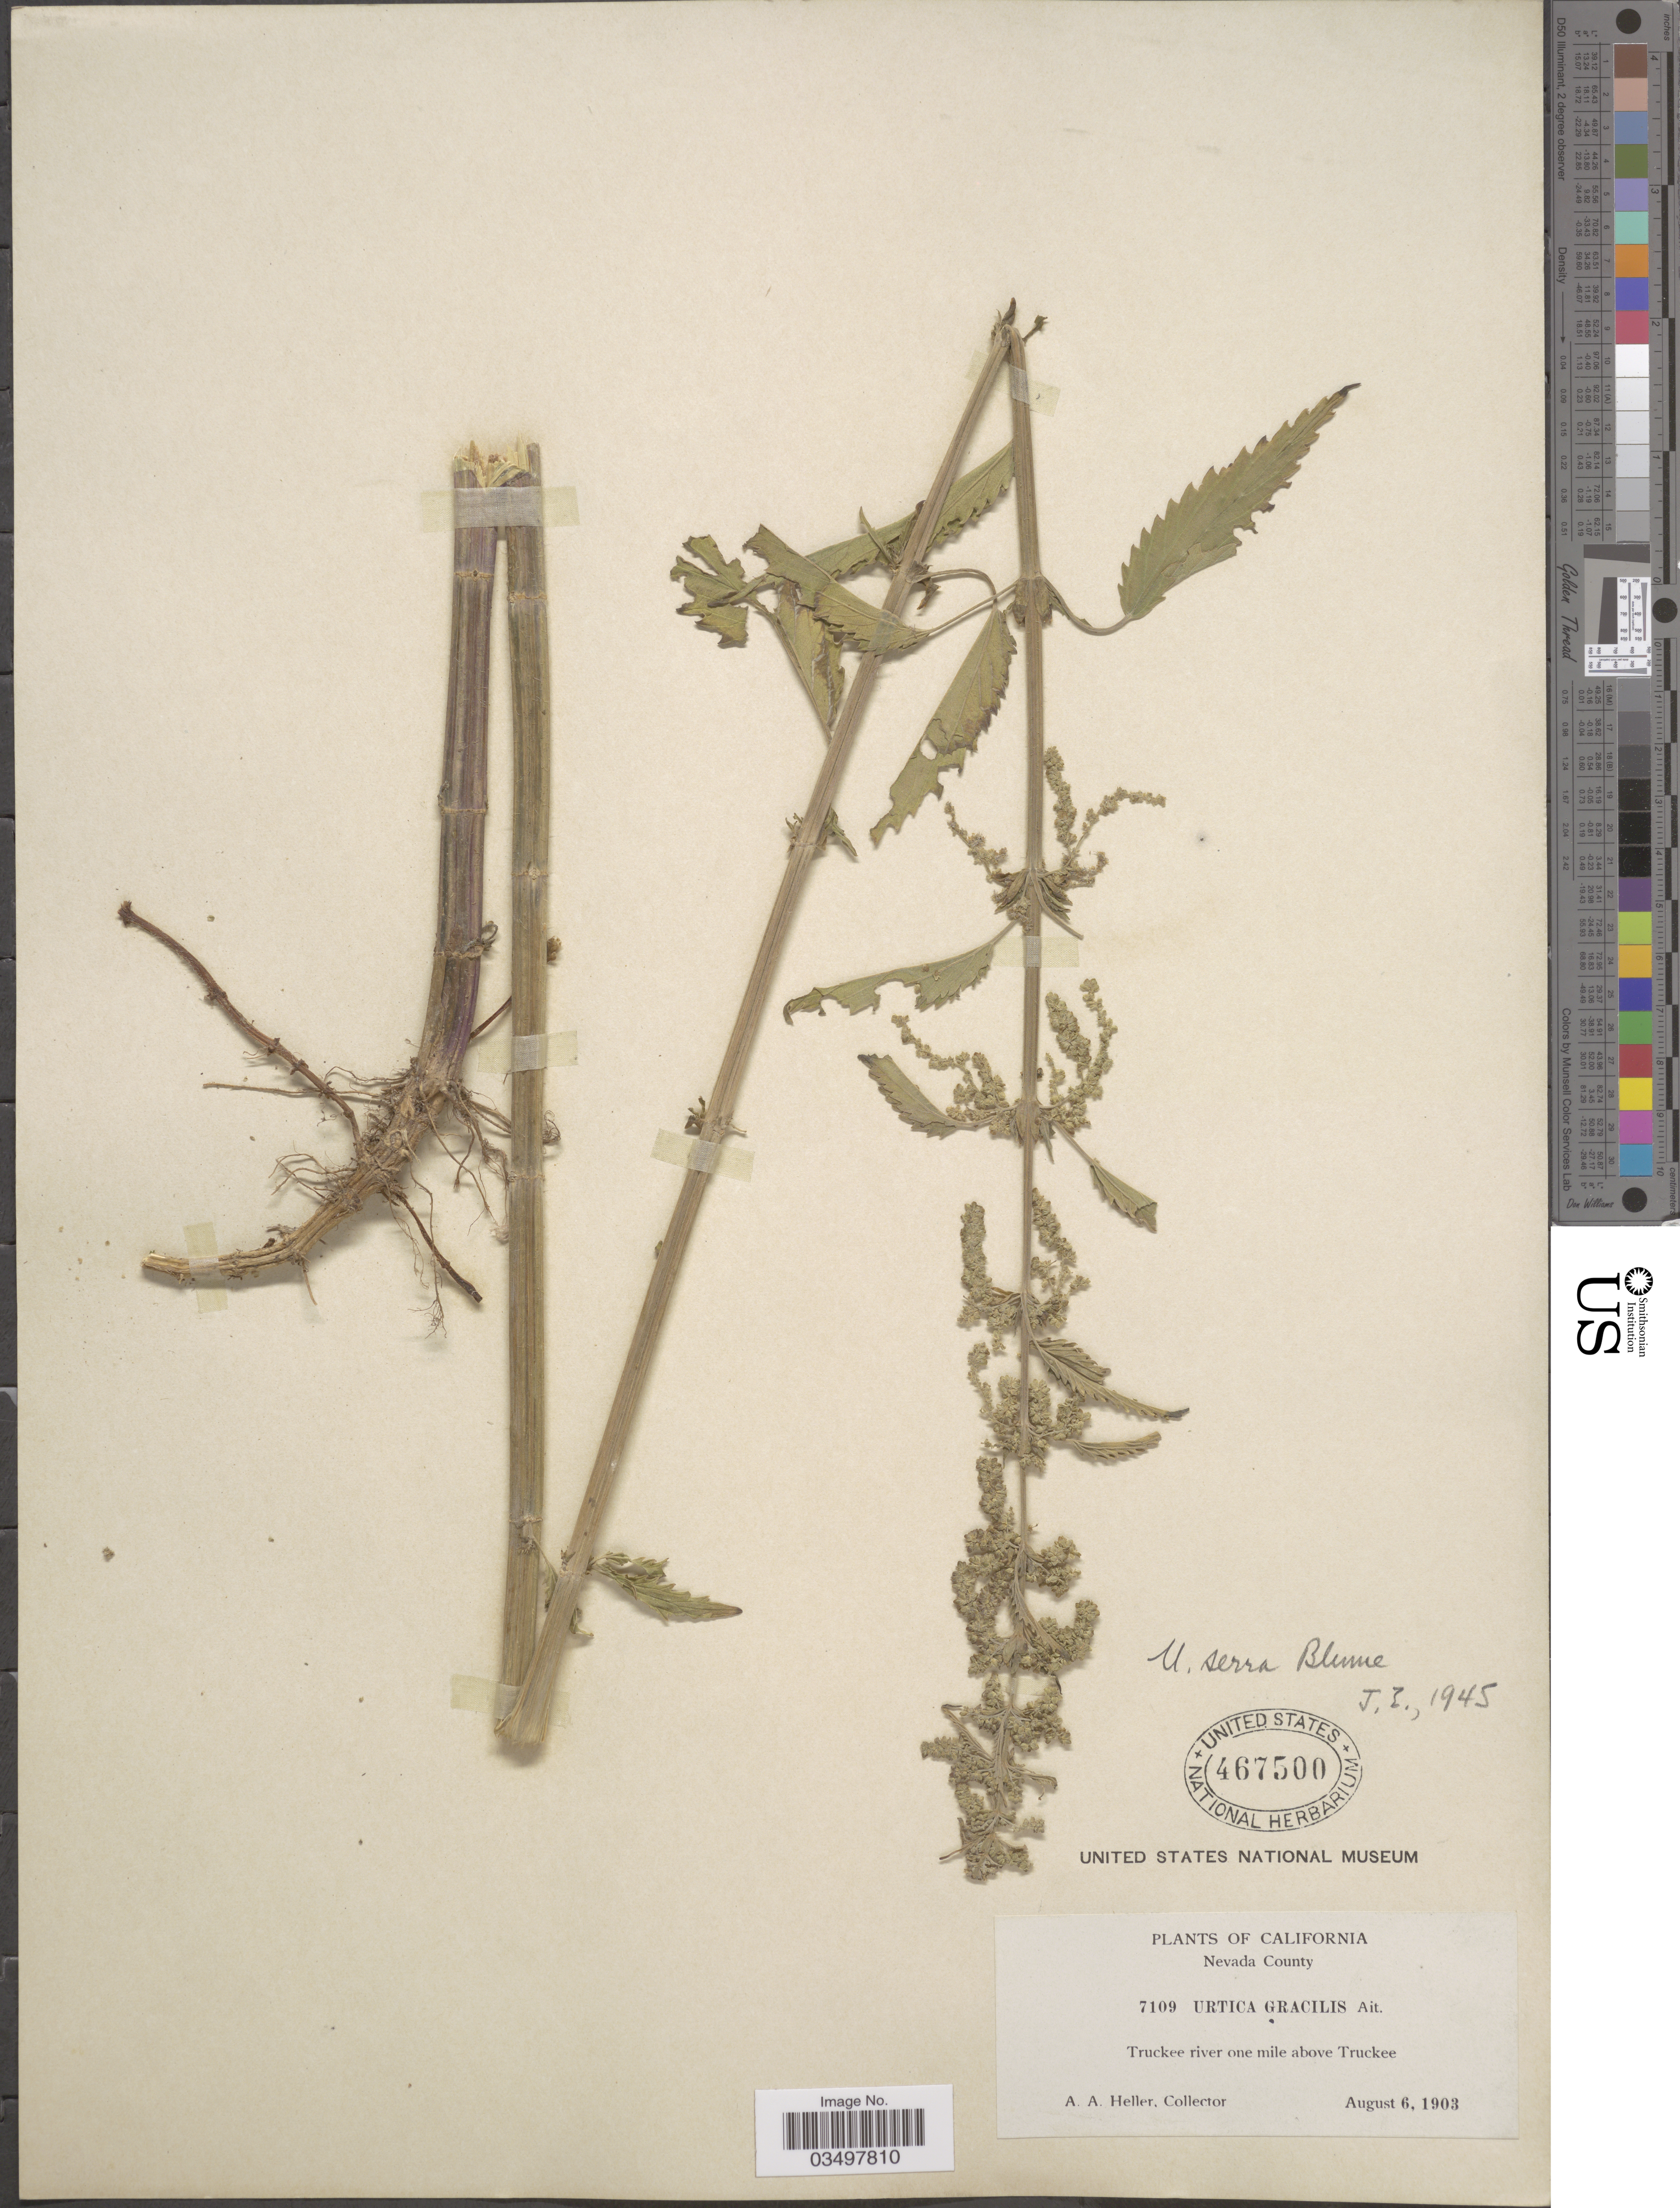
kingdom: Plantae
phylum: Tracheophyta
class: Magnoliopsida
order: Rosales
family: Urticaceae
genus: Urtica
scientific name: Urtica dioica subsp. holosericea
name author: (Nutt.) Thorne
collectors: A. A. Heller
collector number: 7109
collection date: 1903-08-06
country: United States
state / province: California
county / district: Nevada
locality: Nevada County. Truckee river one mile above Truckee.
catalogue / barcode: US 467500